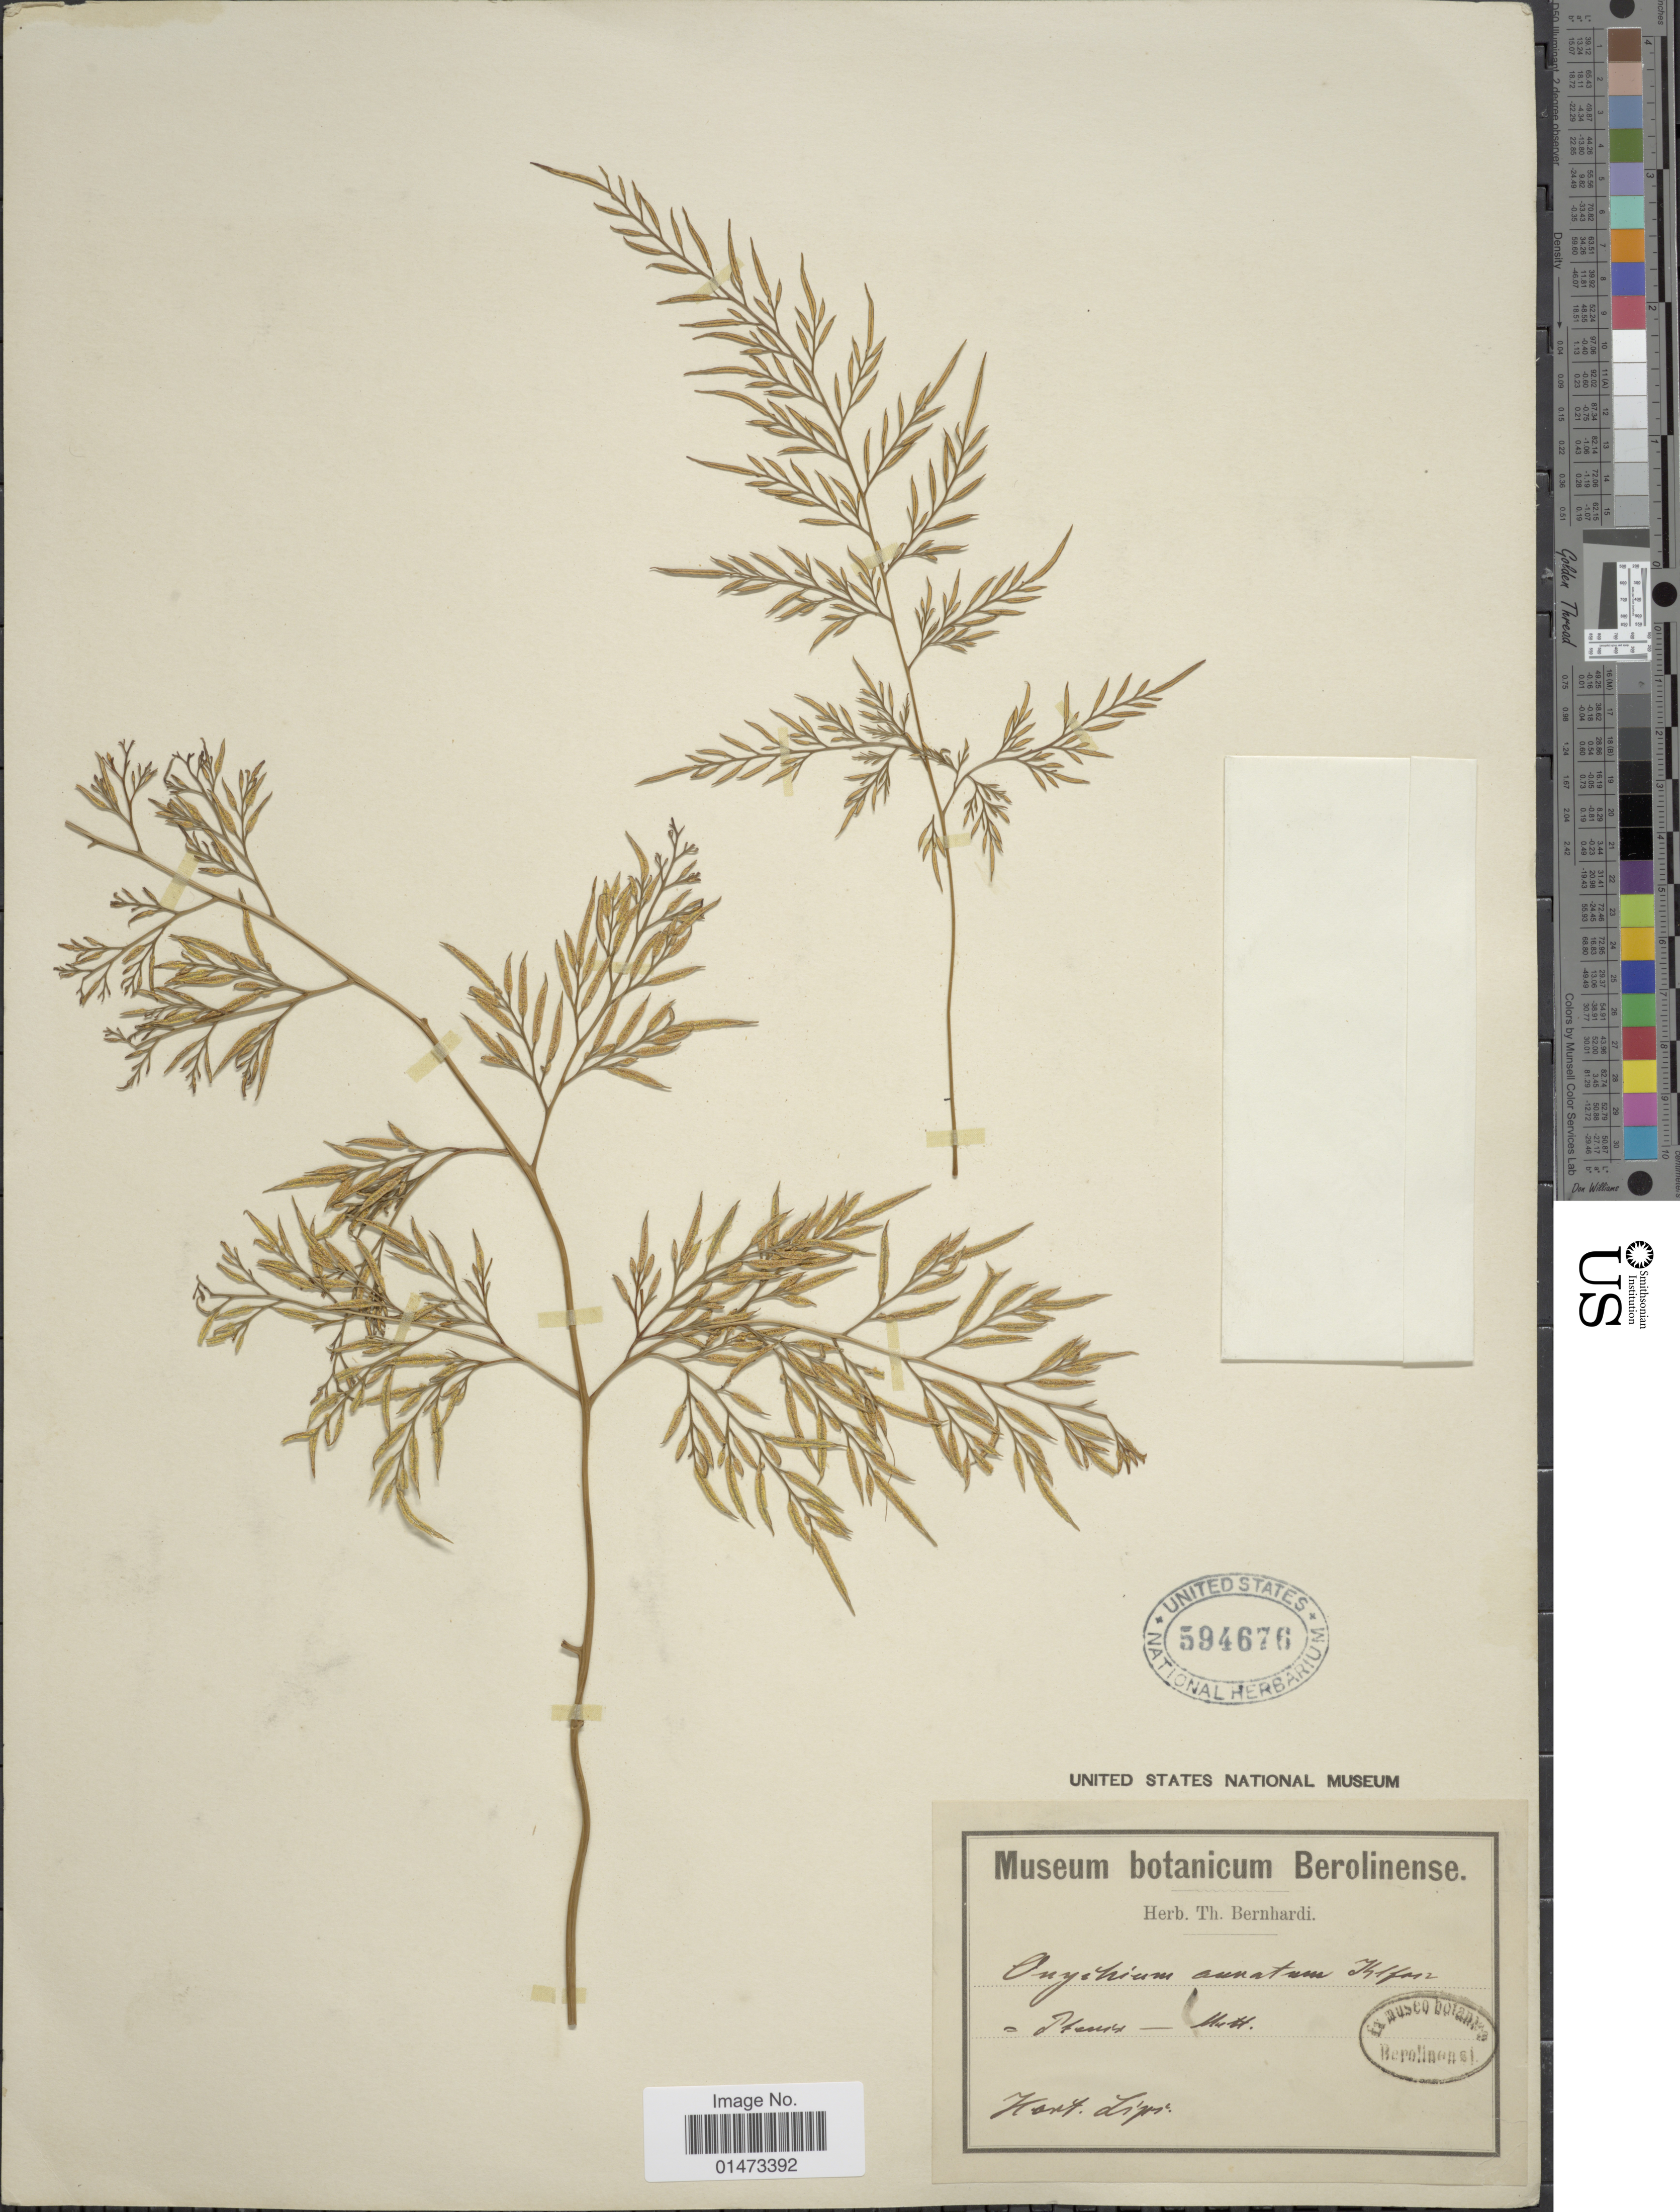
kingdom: Plantae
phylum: Tracheophyta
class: Polypodiopsida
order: Polypodiales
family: Pteridaceae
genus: Onychium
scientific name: Onychium siliculosum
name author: (Desv.) C. Chr.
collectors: ex herb. Bernhardi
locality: Hort. Lippi. [interpreted]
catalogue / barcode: US 594676